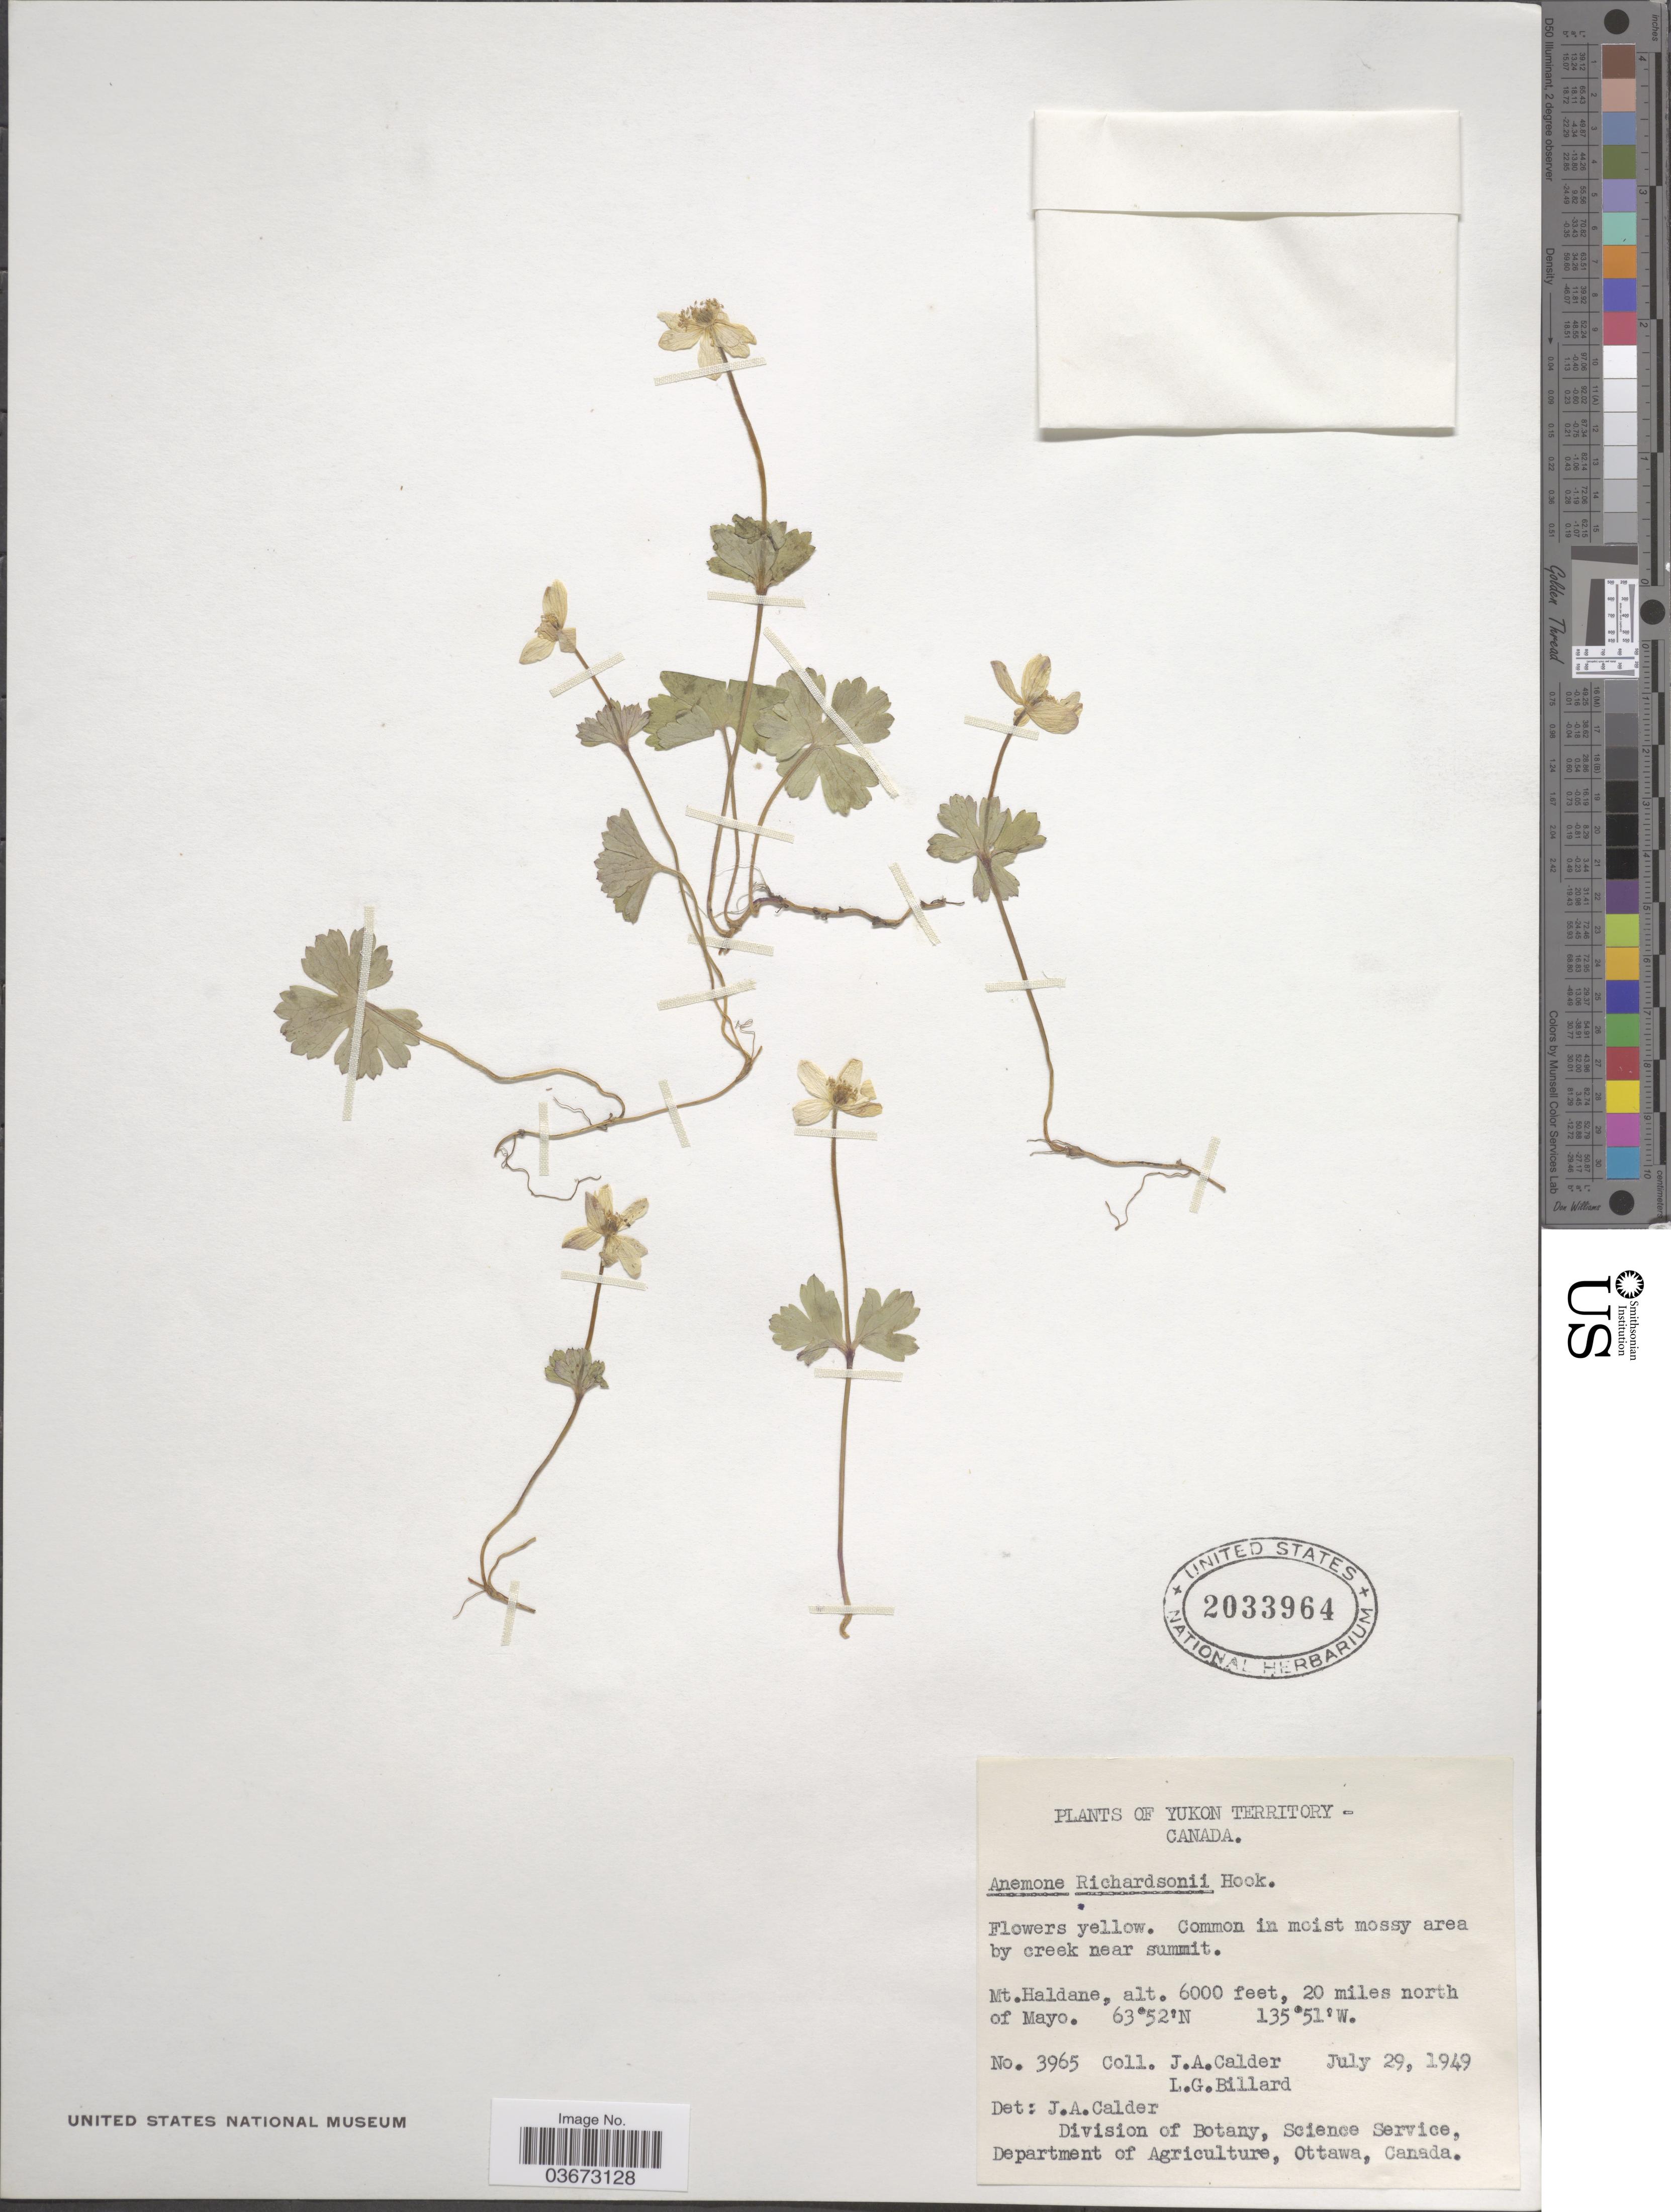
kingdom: Plantae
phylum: Tracheophyta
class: Magnoliopsida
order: Ranunculales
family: Ranunculaceae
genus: Anemone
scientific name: Anemone richardsonii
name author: Hook.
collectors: J. A. Calder & L. Billard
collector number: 3965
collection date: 1949-07-29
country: Canada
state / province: Yukon Territory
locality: Mt.Haldane, 20 miles north of Mayo.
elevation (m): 1829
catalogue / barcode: US 2033964